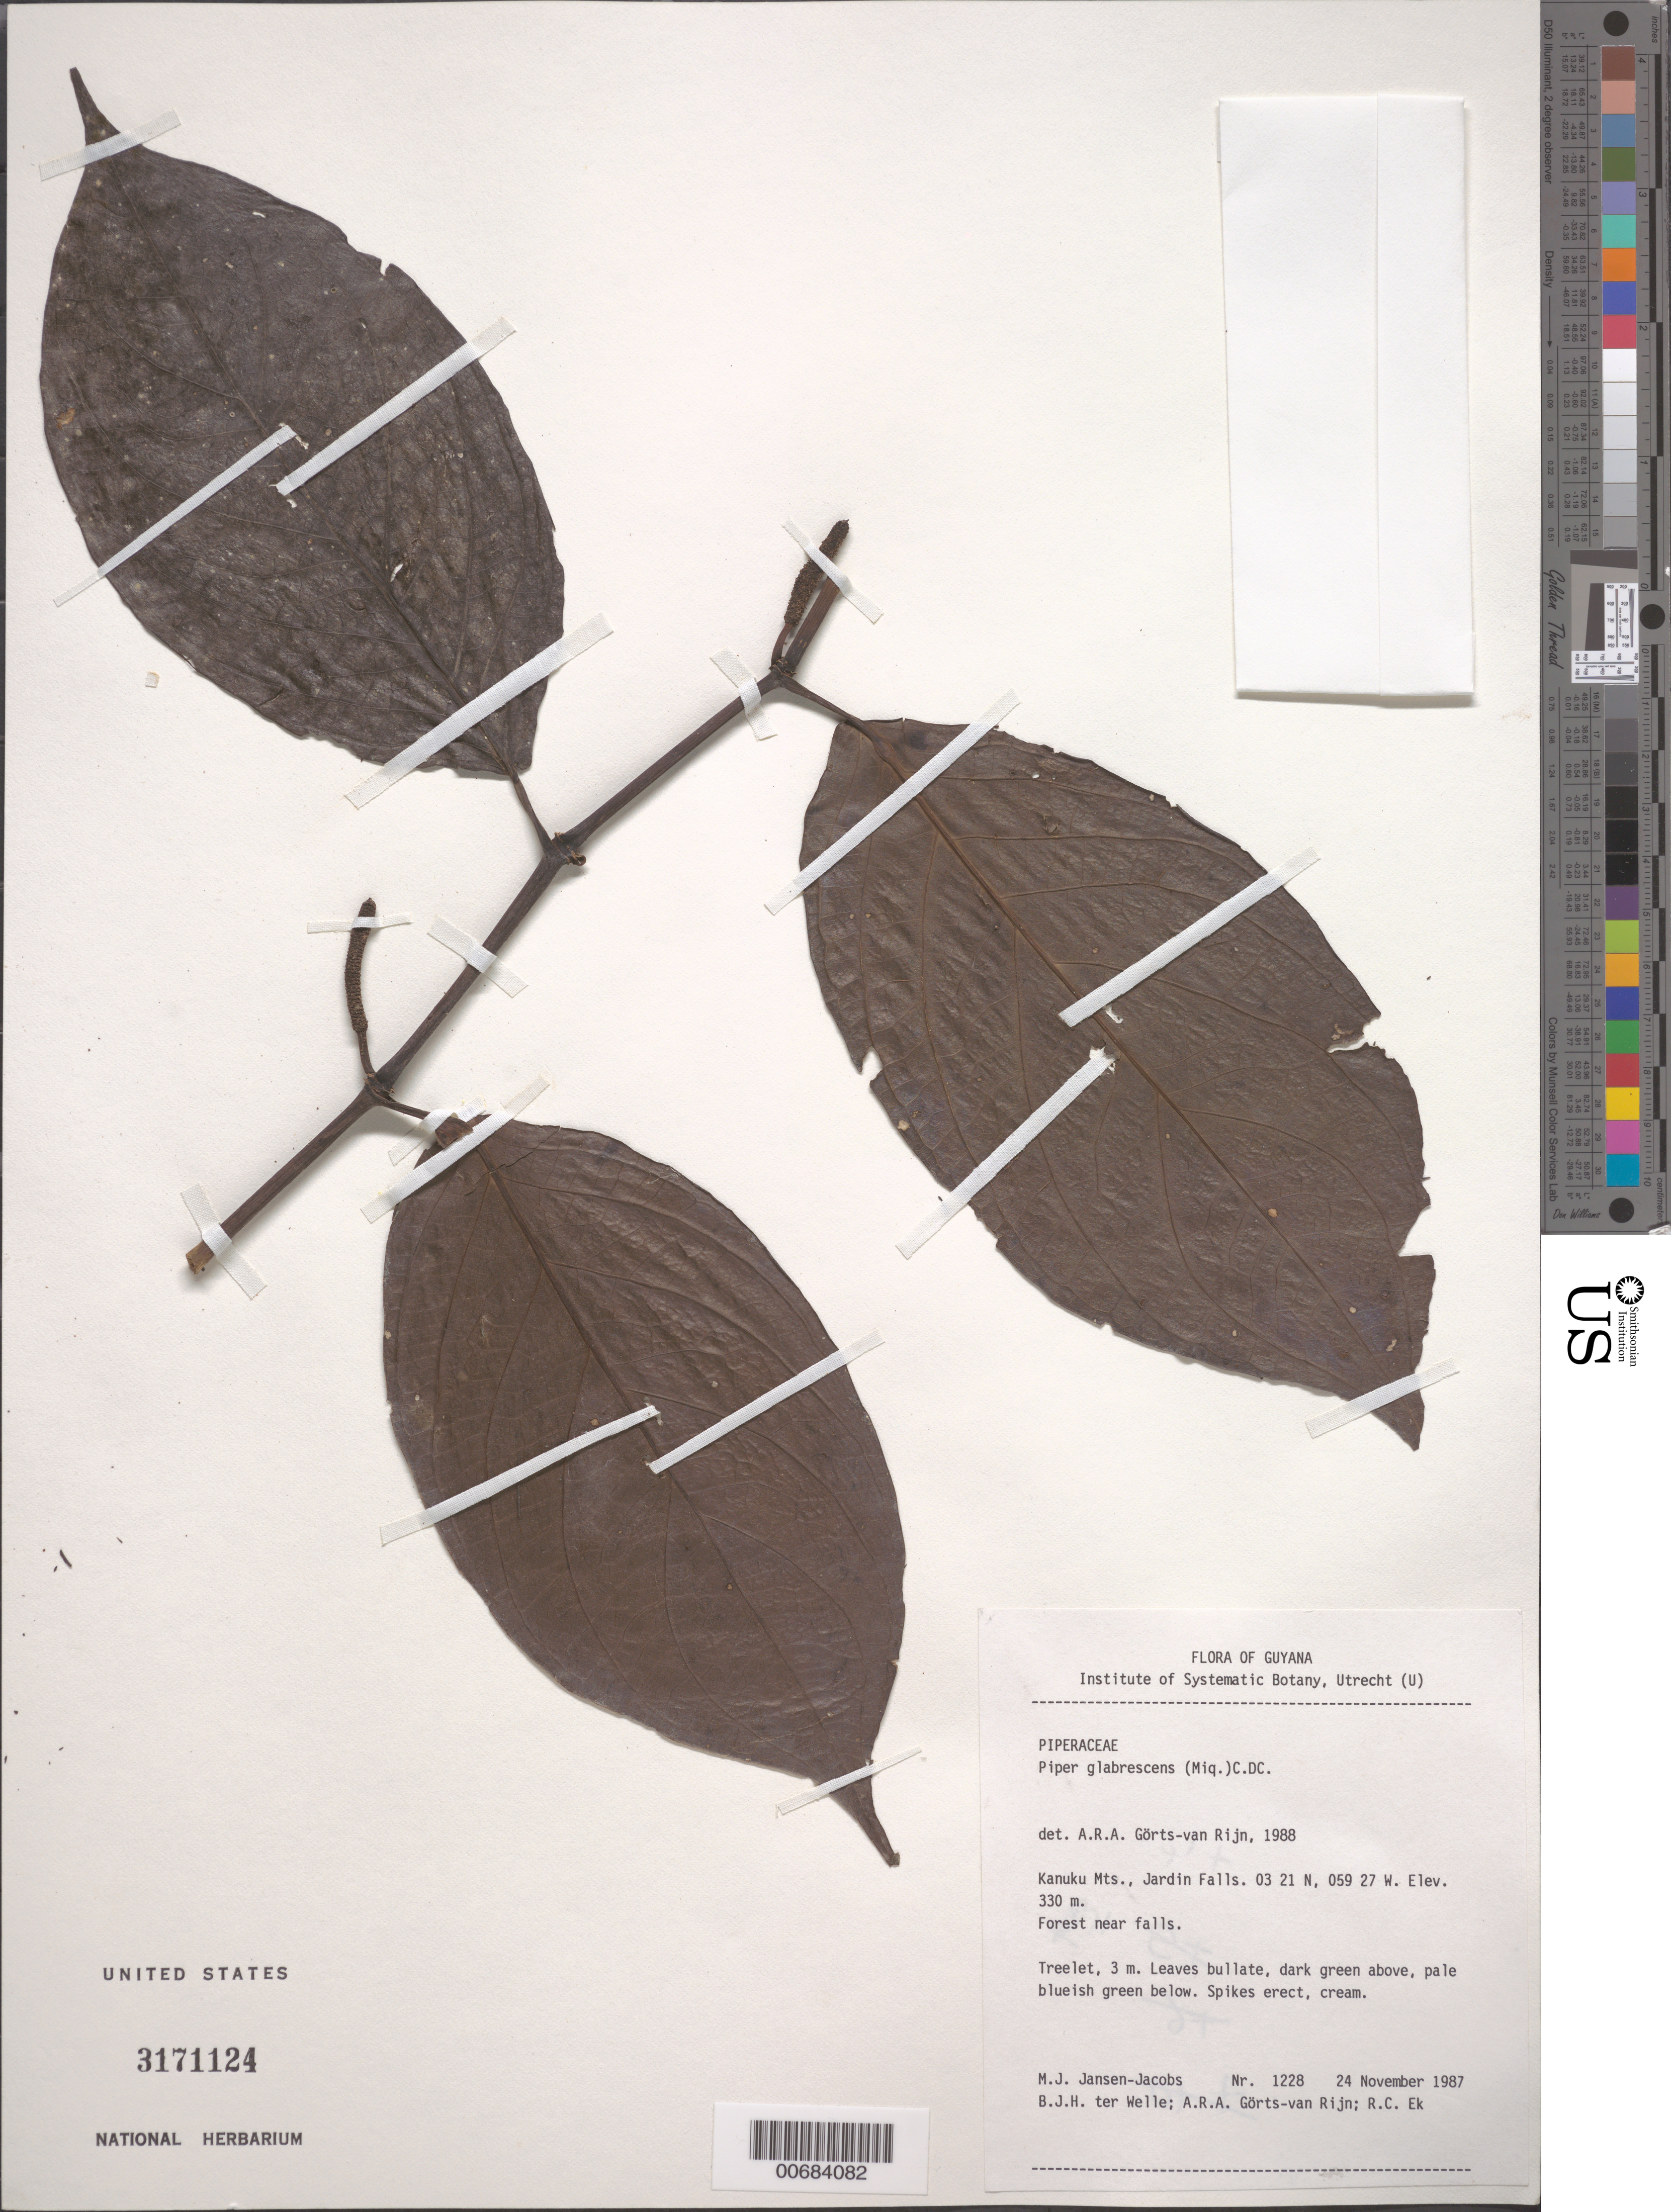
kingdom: Plantae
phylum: Tracheophyta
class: Magnoliopsida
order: Piperales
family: Piperaceae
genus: Piper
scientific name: Piper glabrescens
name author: (Miq.) C. DC.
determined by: Görts-van Rijn, A. R. A.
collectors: M. J. Jansen-Jacobs, B. Welle, A. .R. A. Görts-van Rijn & R. C. Ek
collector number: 1228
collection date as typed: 24-Nov-87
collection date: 1987-11-24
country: Guyana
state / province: U. Takutu-U. Essequibo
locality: Kanuku Mts., Jardin Falls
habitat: Forest near falls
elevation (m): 330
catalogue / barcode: US 3171124